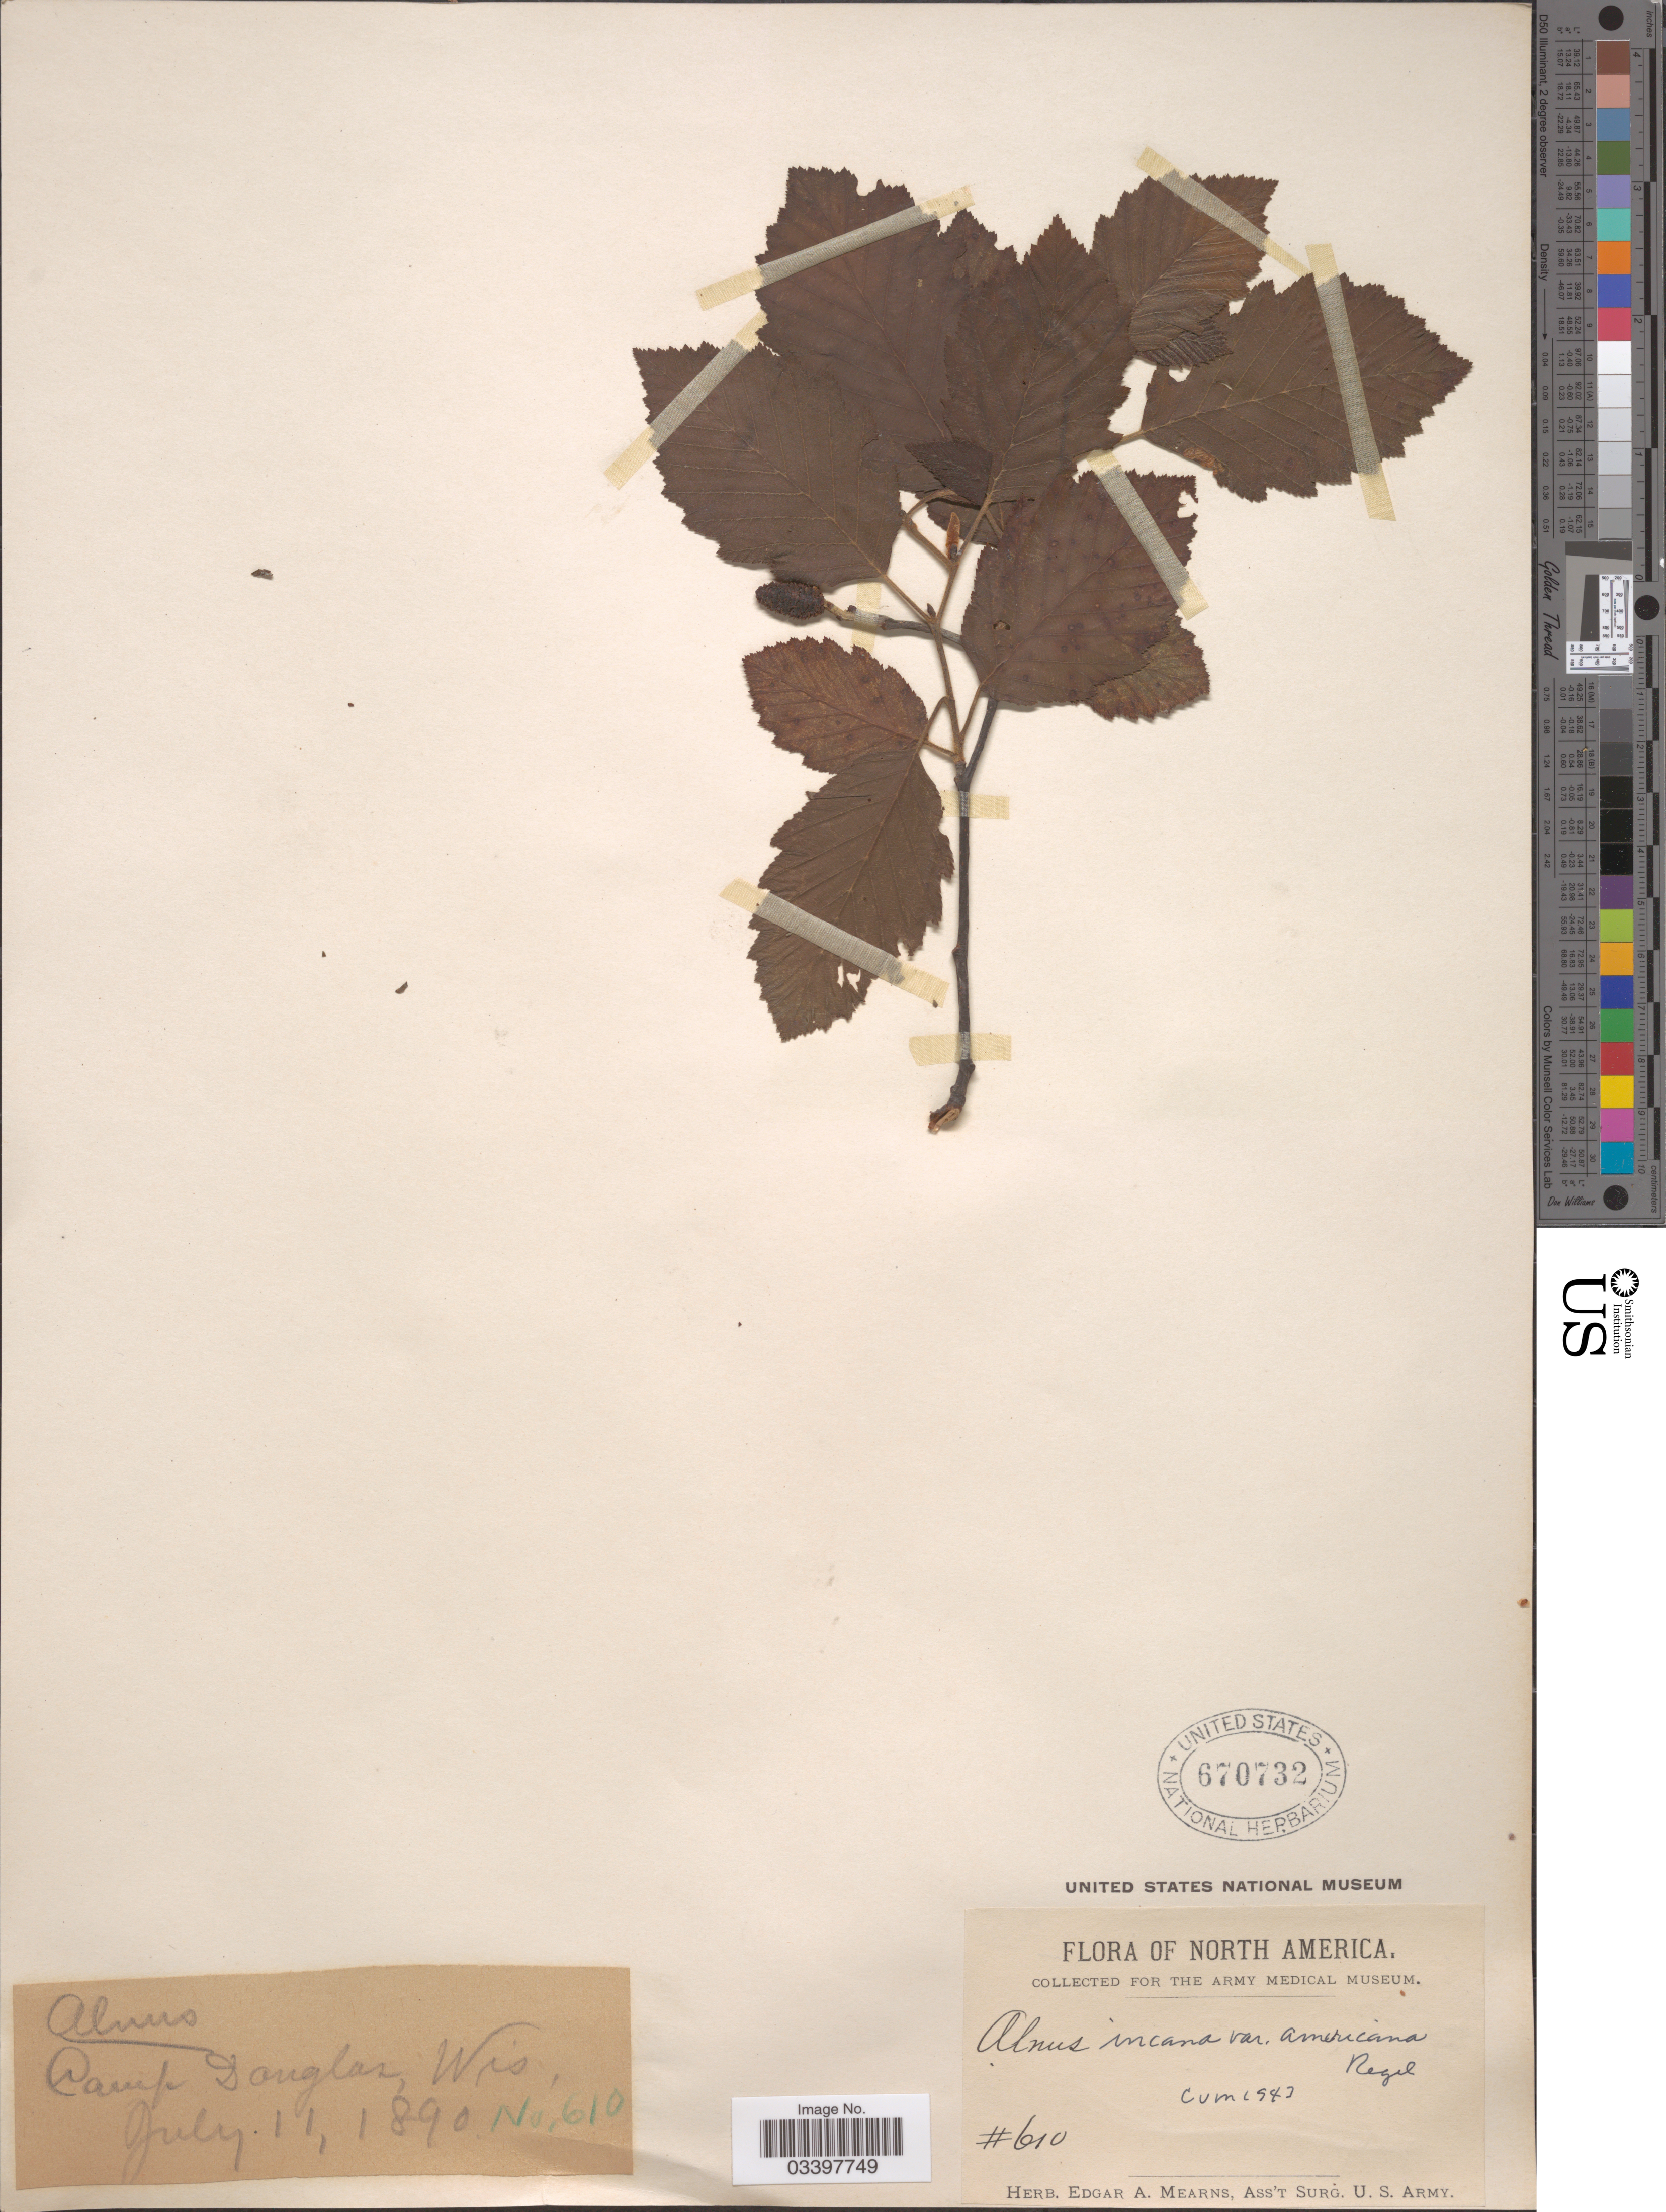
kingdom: Plantae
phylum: Tracheophyta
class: Magnoliopsida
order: Fagales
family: Betulaceae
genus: Alnus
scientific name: Alnus incana subsp. rugosa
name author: (Du Roi) R.T. Clausen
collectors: ex herb. Edgar A. Mearns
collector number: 610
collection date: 1890-07-11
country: United States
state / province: Wisconsin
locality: Camp Douglas.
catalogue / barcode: US 670732